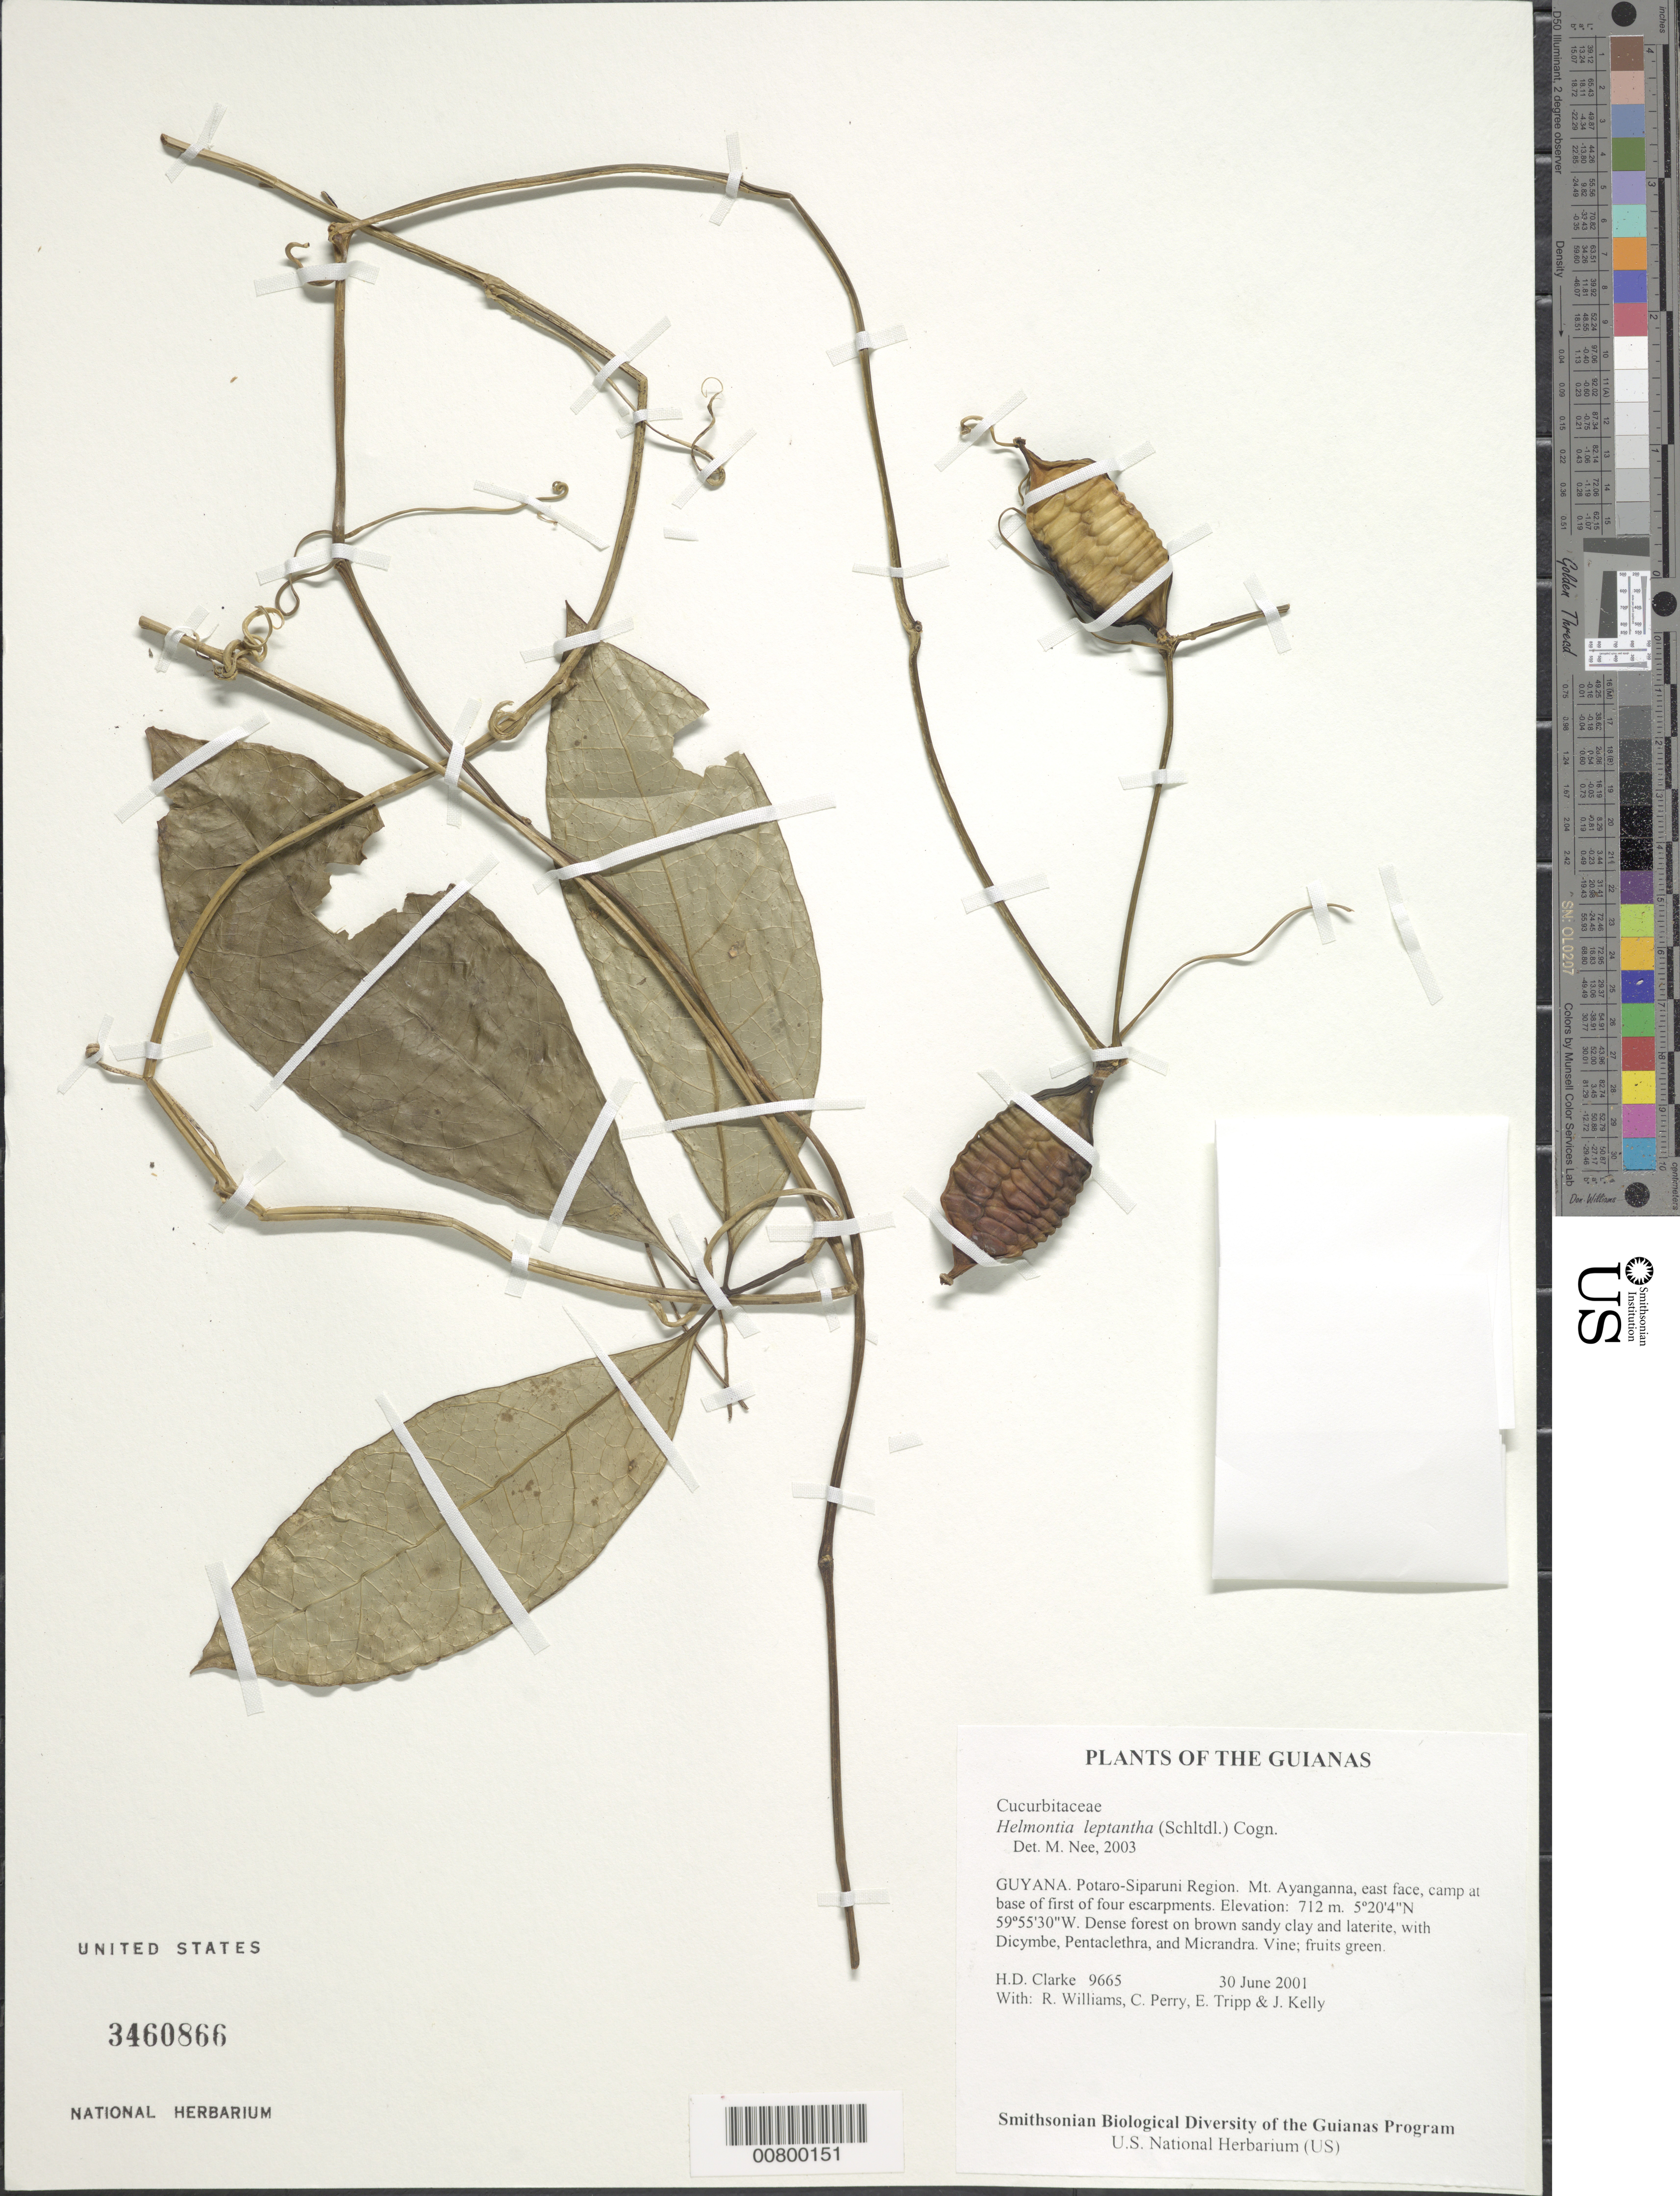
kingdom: Plantae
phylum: Tracheophyta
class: Magnoliopsida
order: Cucurbitales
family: Cucurbitaceae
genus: Helmontia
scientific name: Helmontia leptantha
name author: (Schltdl.) Cogn.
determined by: Nee, Michael H.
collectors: H. D. Clarke, R. Williams, C. Perry, E. Tripp & J. Kelly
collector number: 9665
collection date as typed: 30 June 2001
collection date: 2001-06-30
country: Guyana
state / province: Potaro-Siparuni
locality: Mt. Ayanganna, east face, camp at base of first of four escarpments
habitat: Dense forest on brown sandy clay and laterite, with Dicymbe, Pentaclethra, and Micrandra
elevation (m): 712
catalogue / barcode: US 3460866